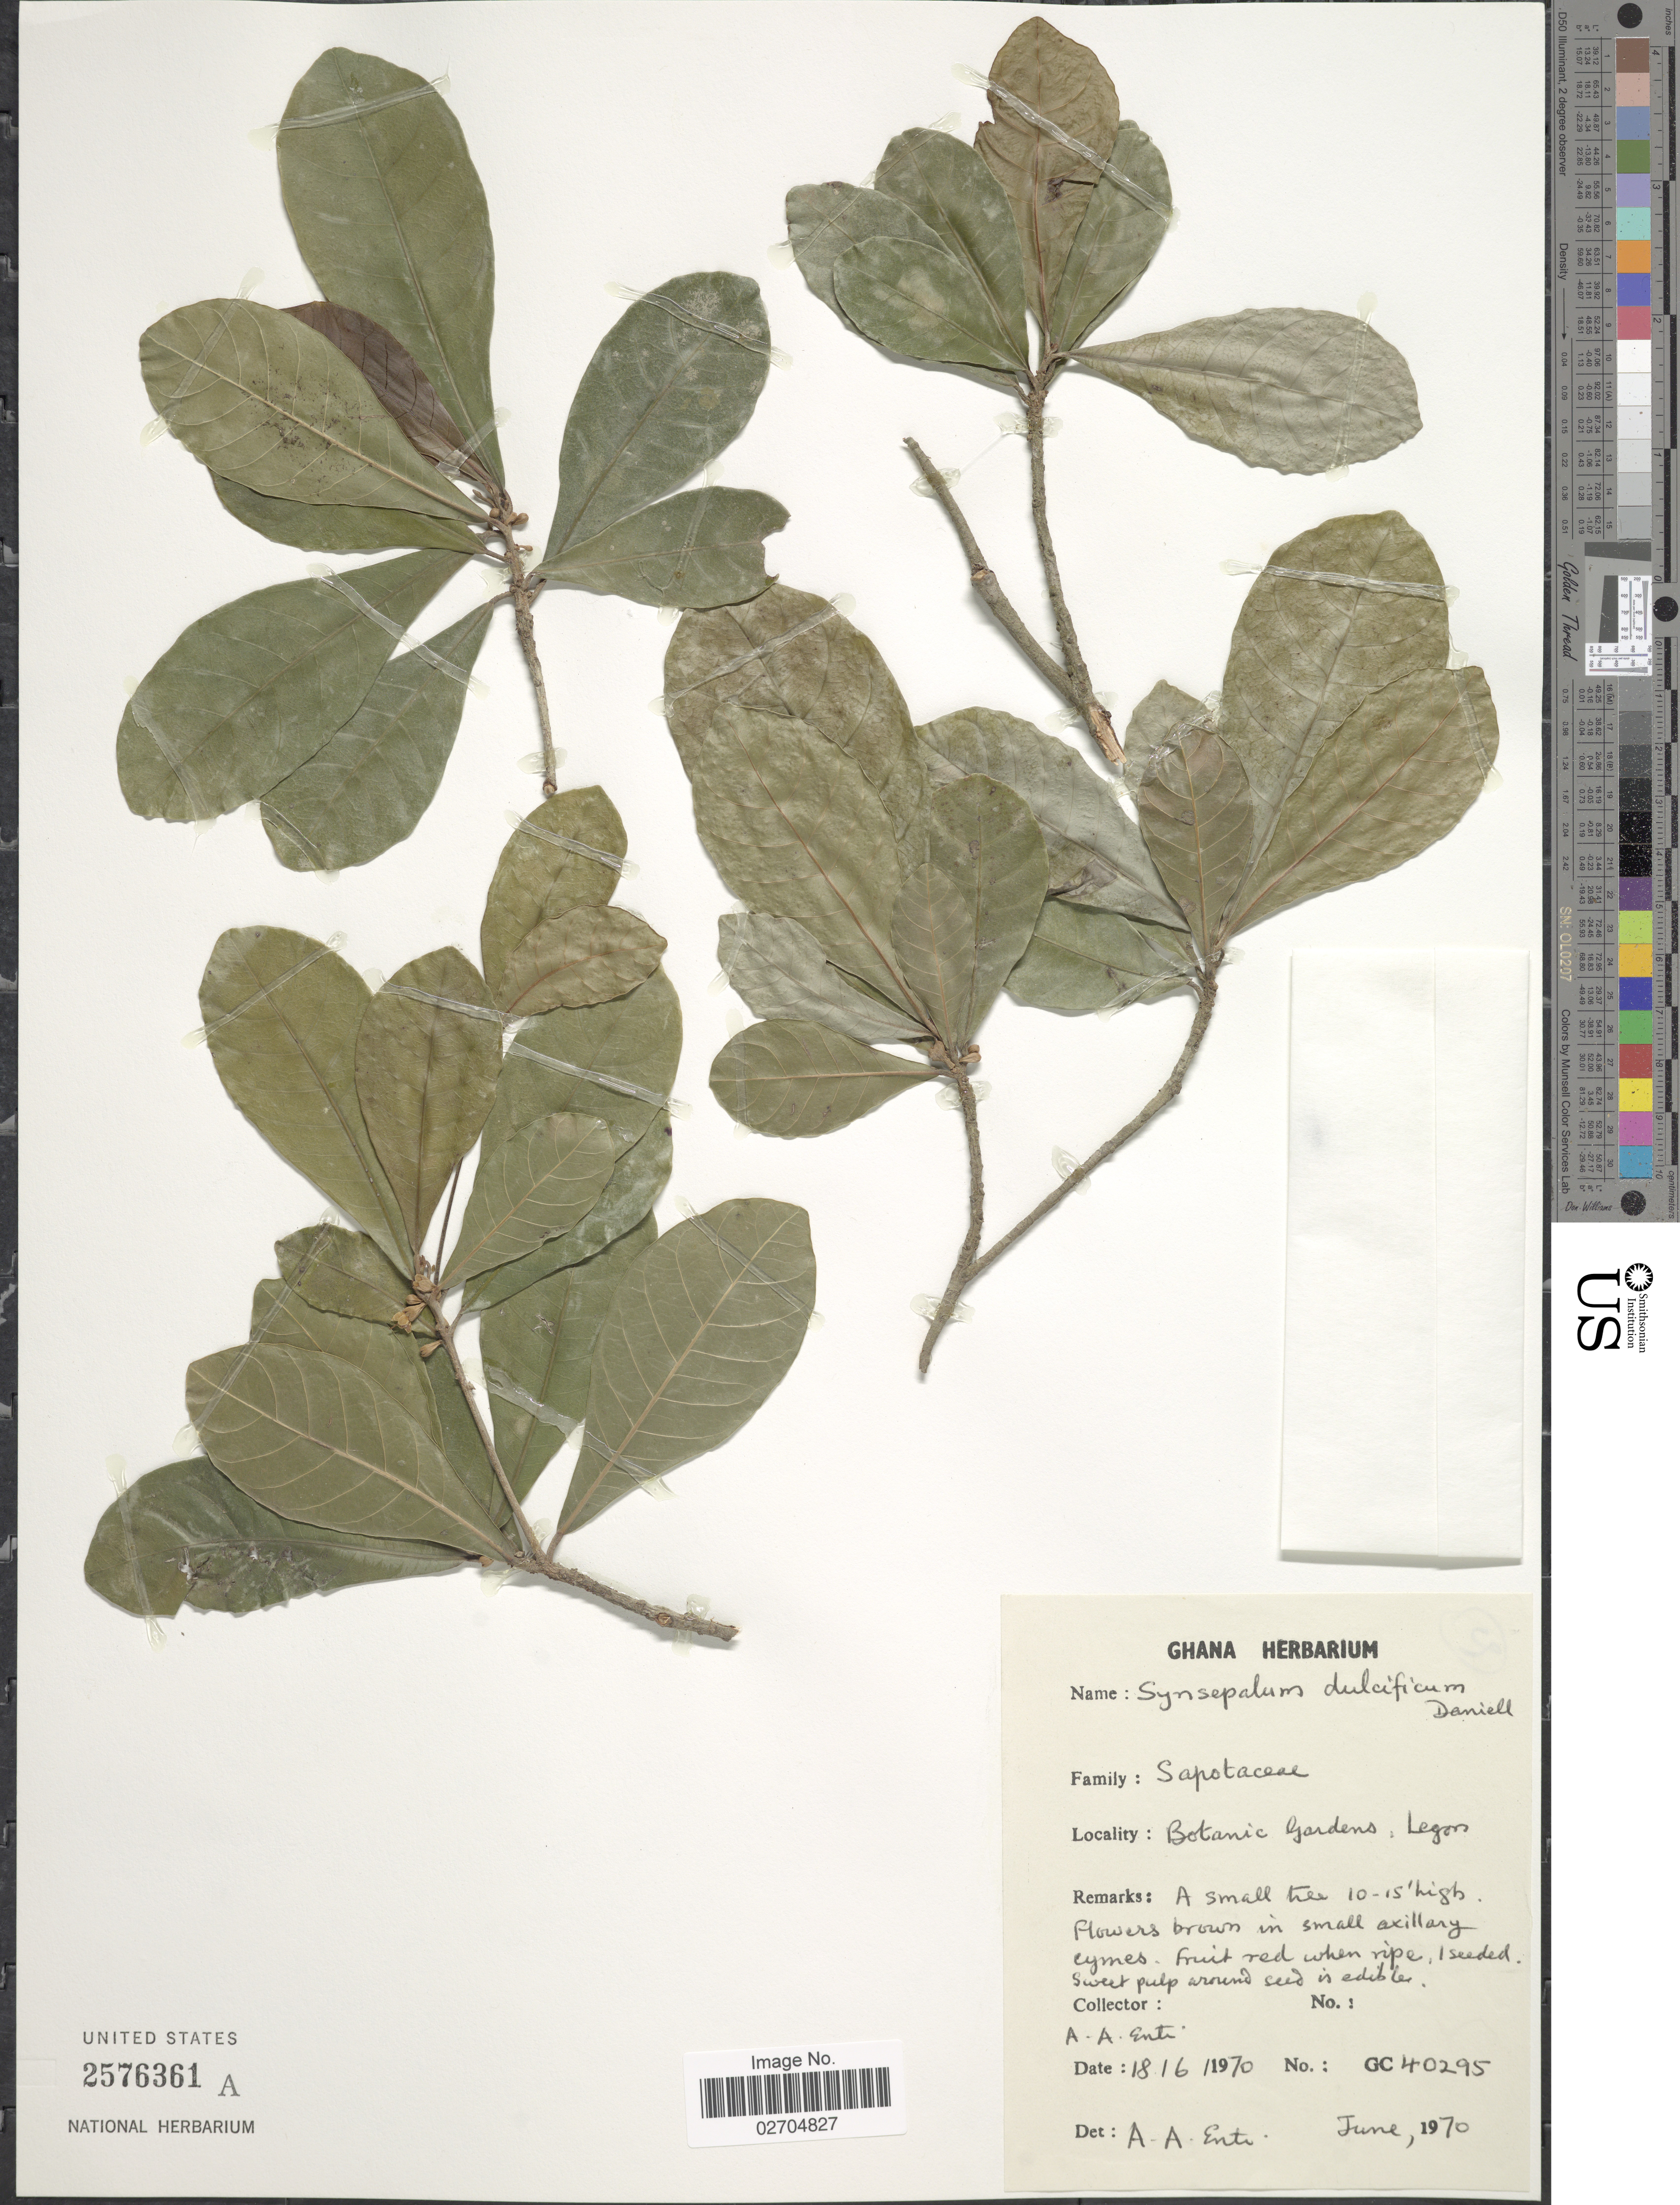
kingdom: Plantae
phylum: Tracheophyta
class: Magnoliopsida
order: Ericales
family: Sapotaceae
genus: Synsepalum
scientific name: Synsepalum dulcificum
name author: (Schumach. & Thonn.) Daniell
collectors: A. Enti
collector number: GC40295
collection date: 1970-06-18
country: Ghana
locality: Botanic Gardens, Legon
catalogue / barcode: US 2576361A